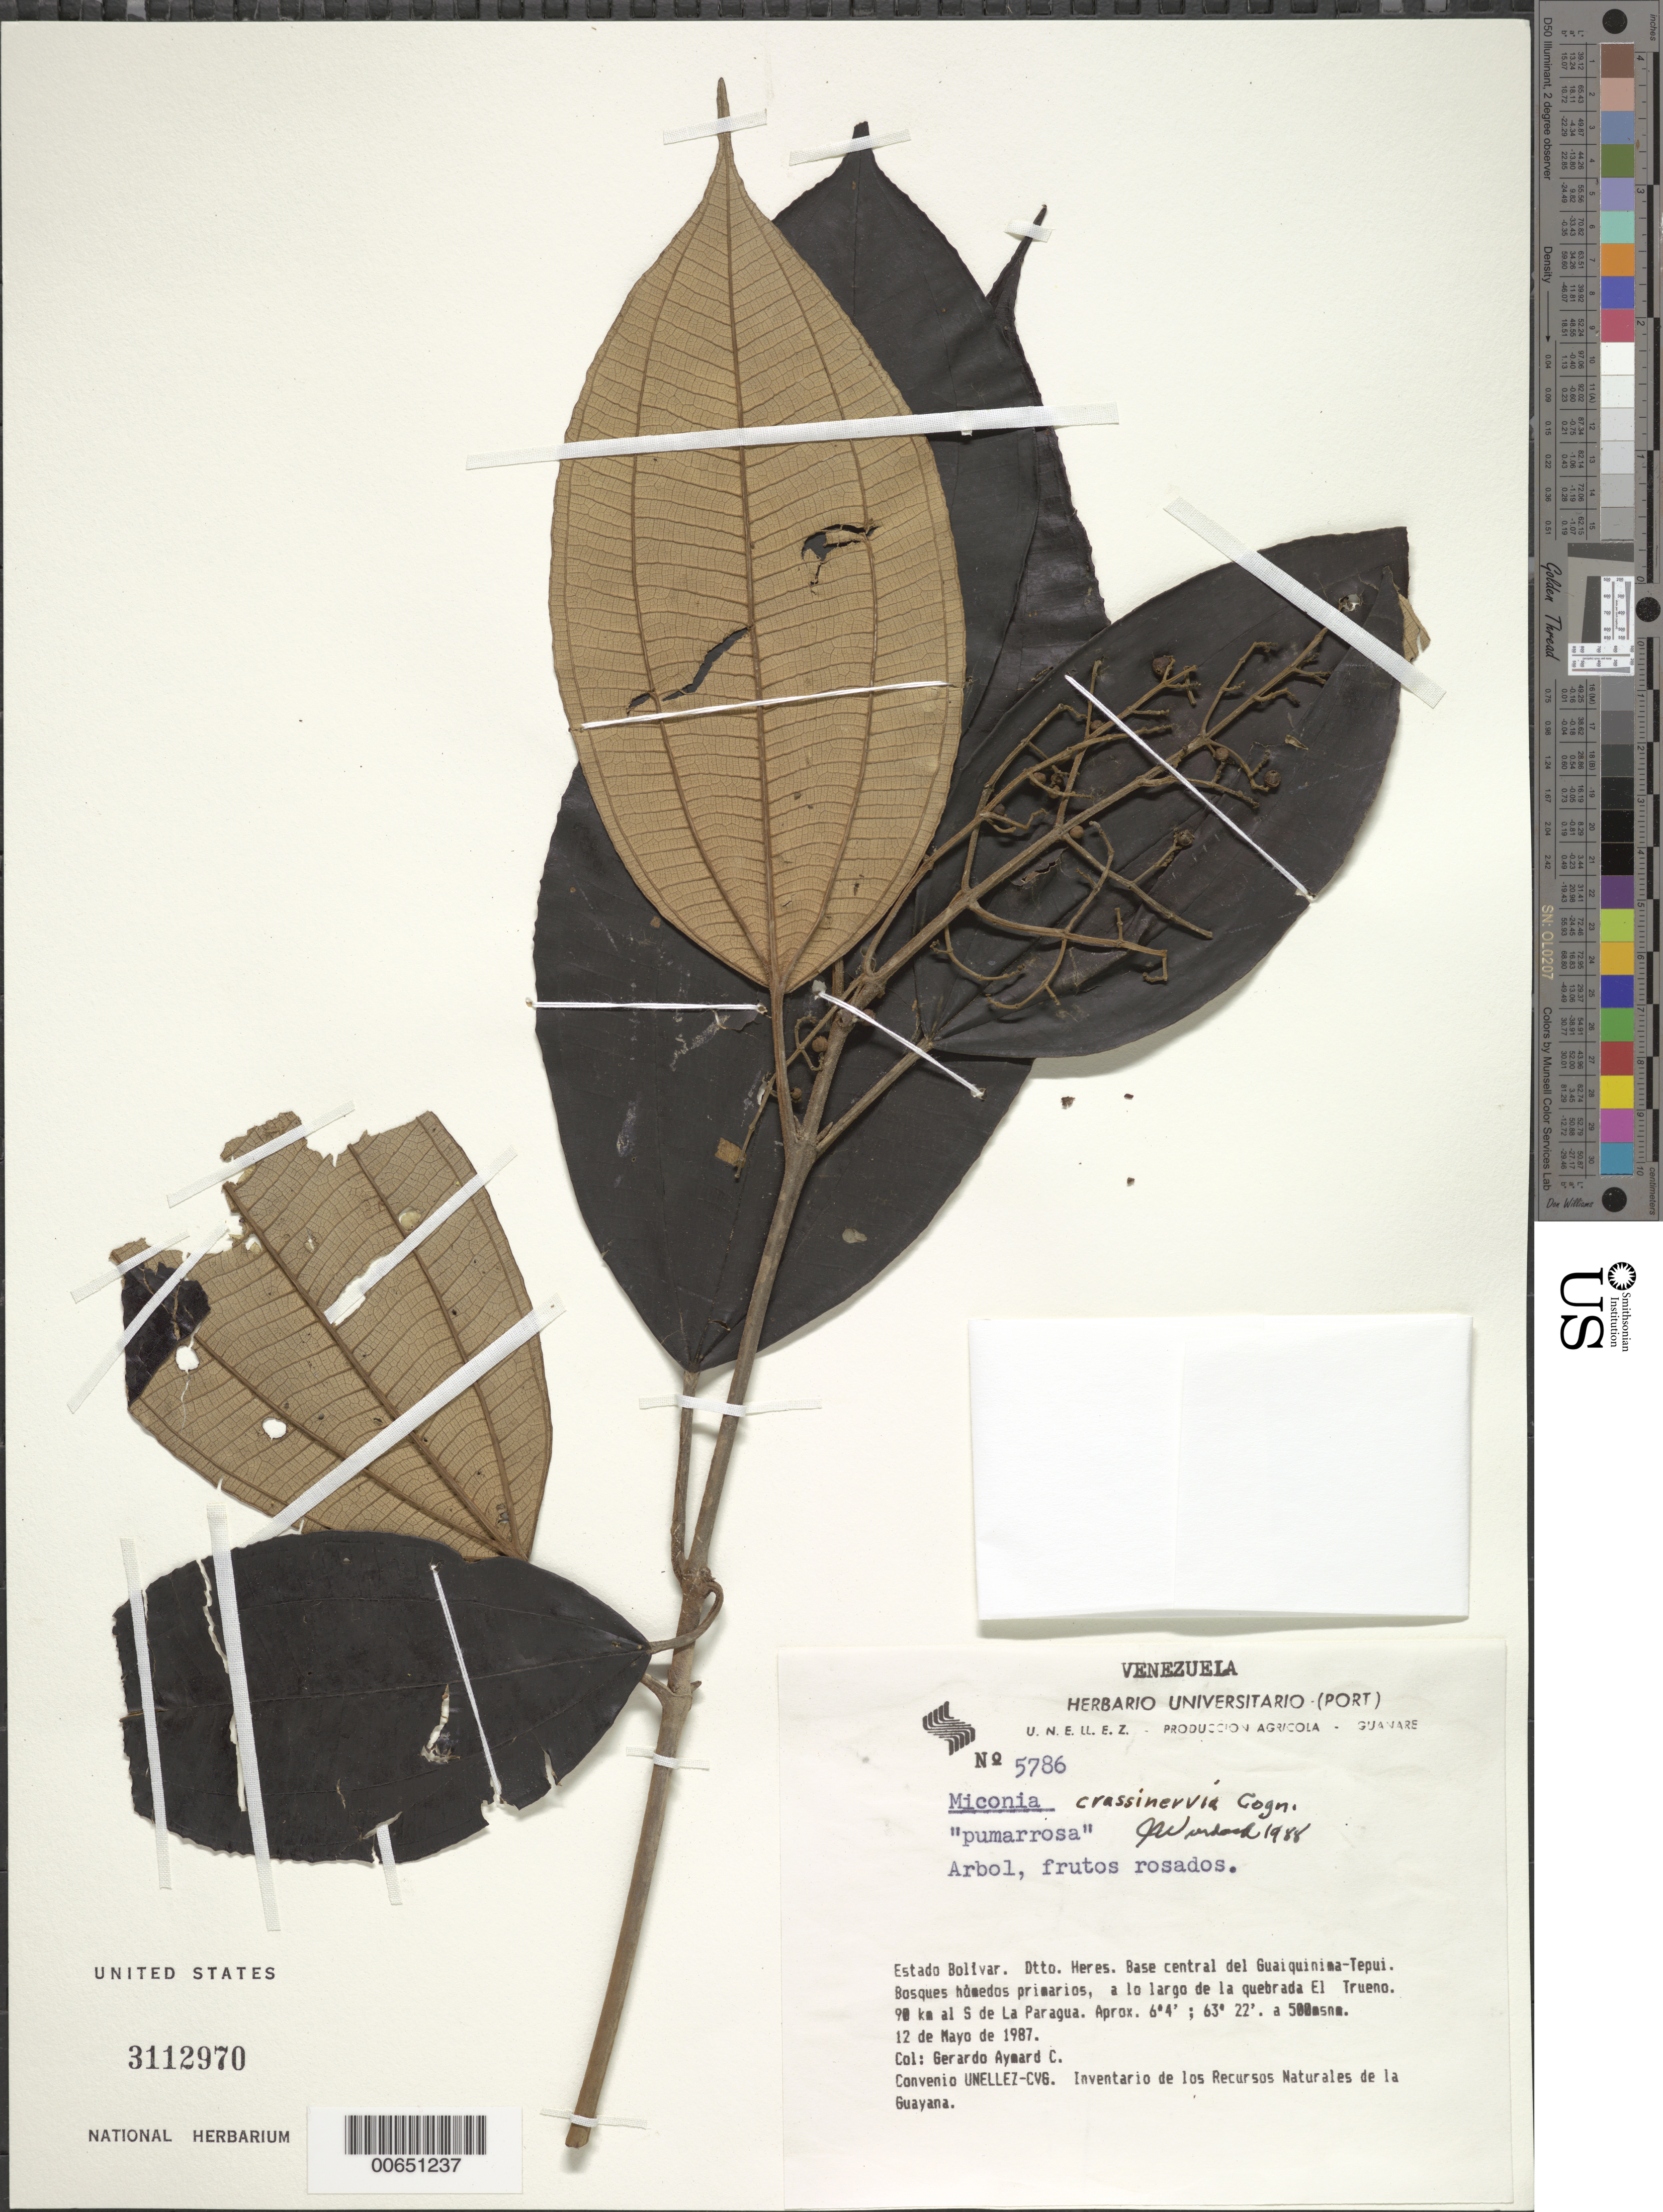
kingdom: Plantae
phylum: Tracheophyta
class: Magnoliopsida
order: Myrtales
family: Melastomataceae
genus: Miconia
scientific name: Miconia crassinervia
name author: Cogn.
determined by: Wurdack, John J., (US), US (UNITED STATES)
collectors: G. A. Aymard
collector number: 5786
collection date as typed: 12-May-87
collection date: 1987-05-12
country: Venezuela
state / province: Bolívar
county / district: Heres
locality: Guaiquinima-tepuí, base central, El Trueno, 90 m al S de La Paragua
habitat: Quebrada El Trueno, primary wet forest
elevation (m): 500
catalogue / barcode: US 3112970